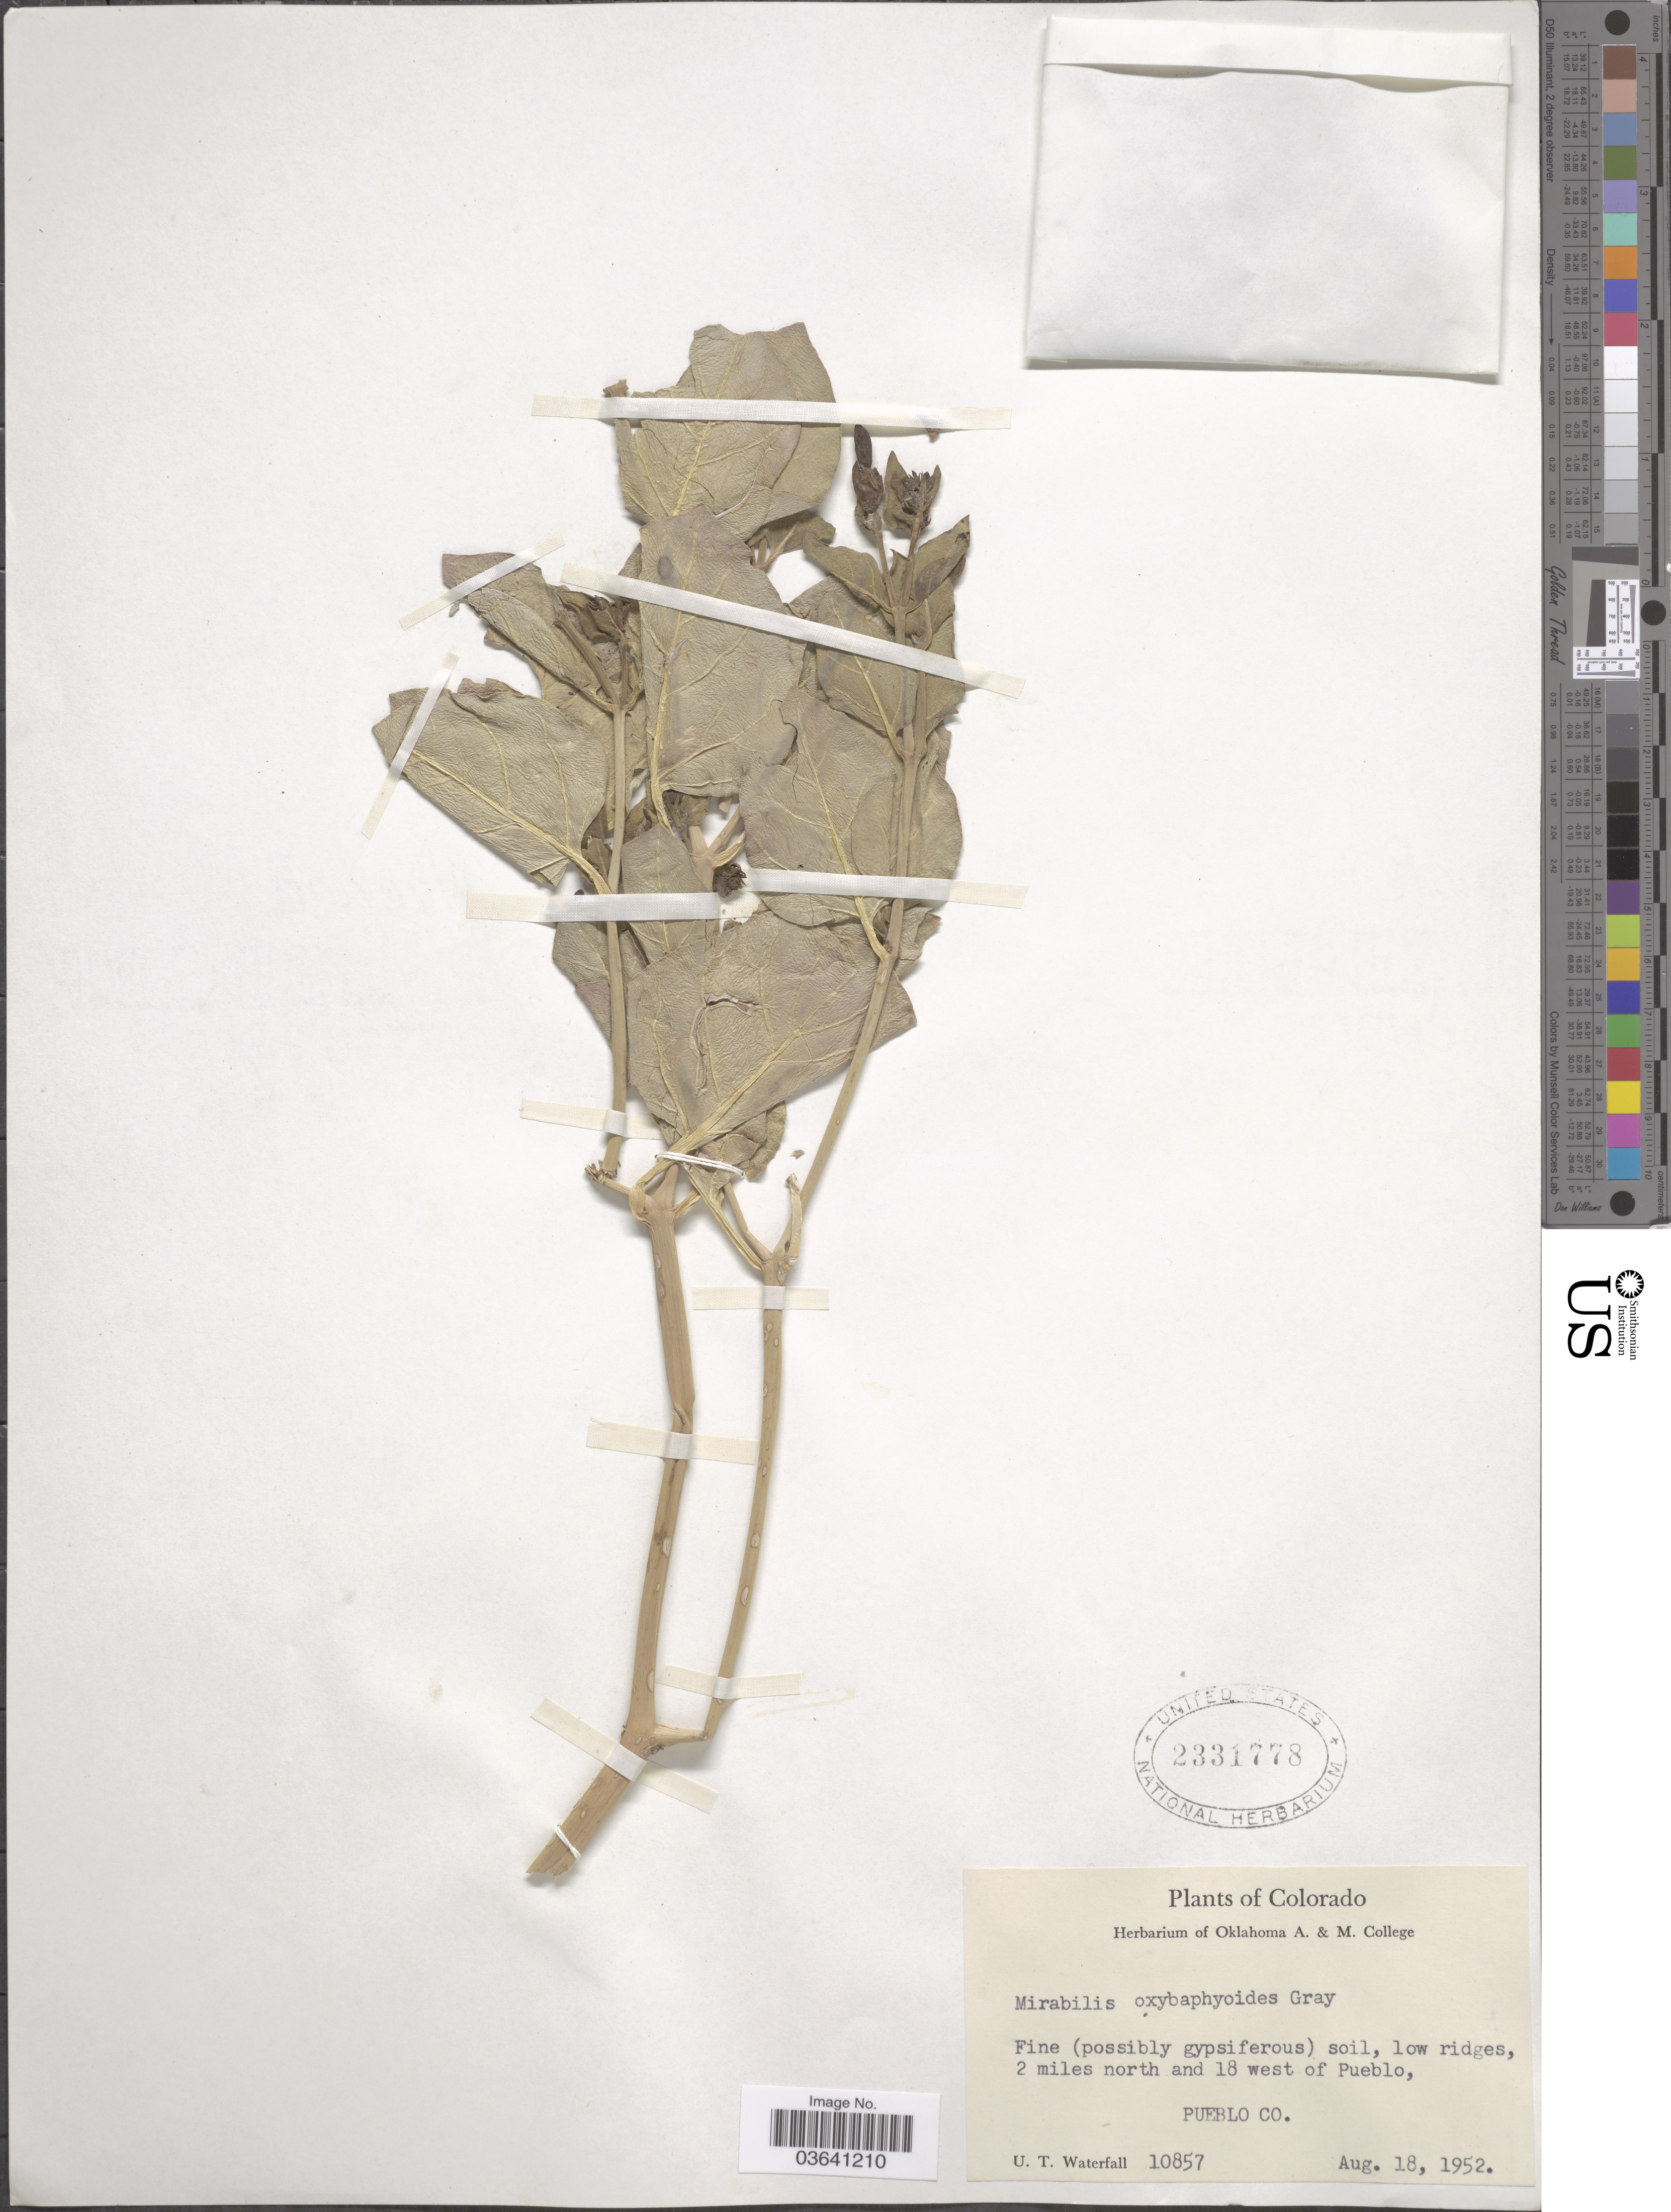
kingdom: Plantae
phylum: Tracheophyta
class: Magnoliopsida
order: Caryophyllales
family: Nyctaginaceae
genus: Mirabilis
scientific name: Mirabilis oxybaphoides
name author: (A. Gray) A. Gray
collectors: U. T. Waterfall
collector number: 10857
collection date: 1952-08-18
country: United States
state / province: Colorado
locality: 2 miles north and 18 west of Pueblo. Pueblo Co.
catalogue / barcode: US 2331778